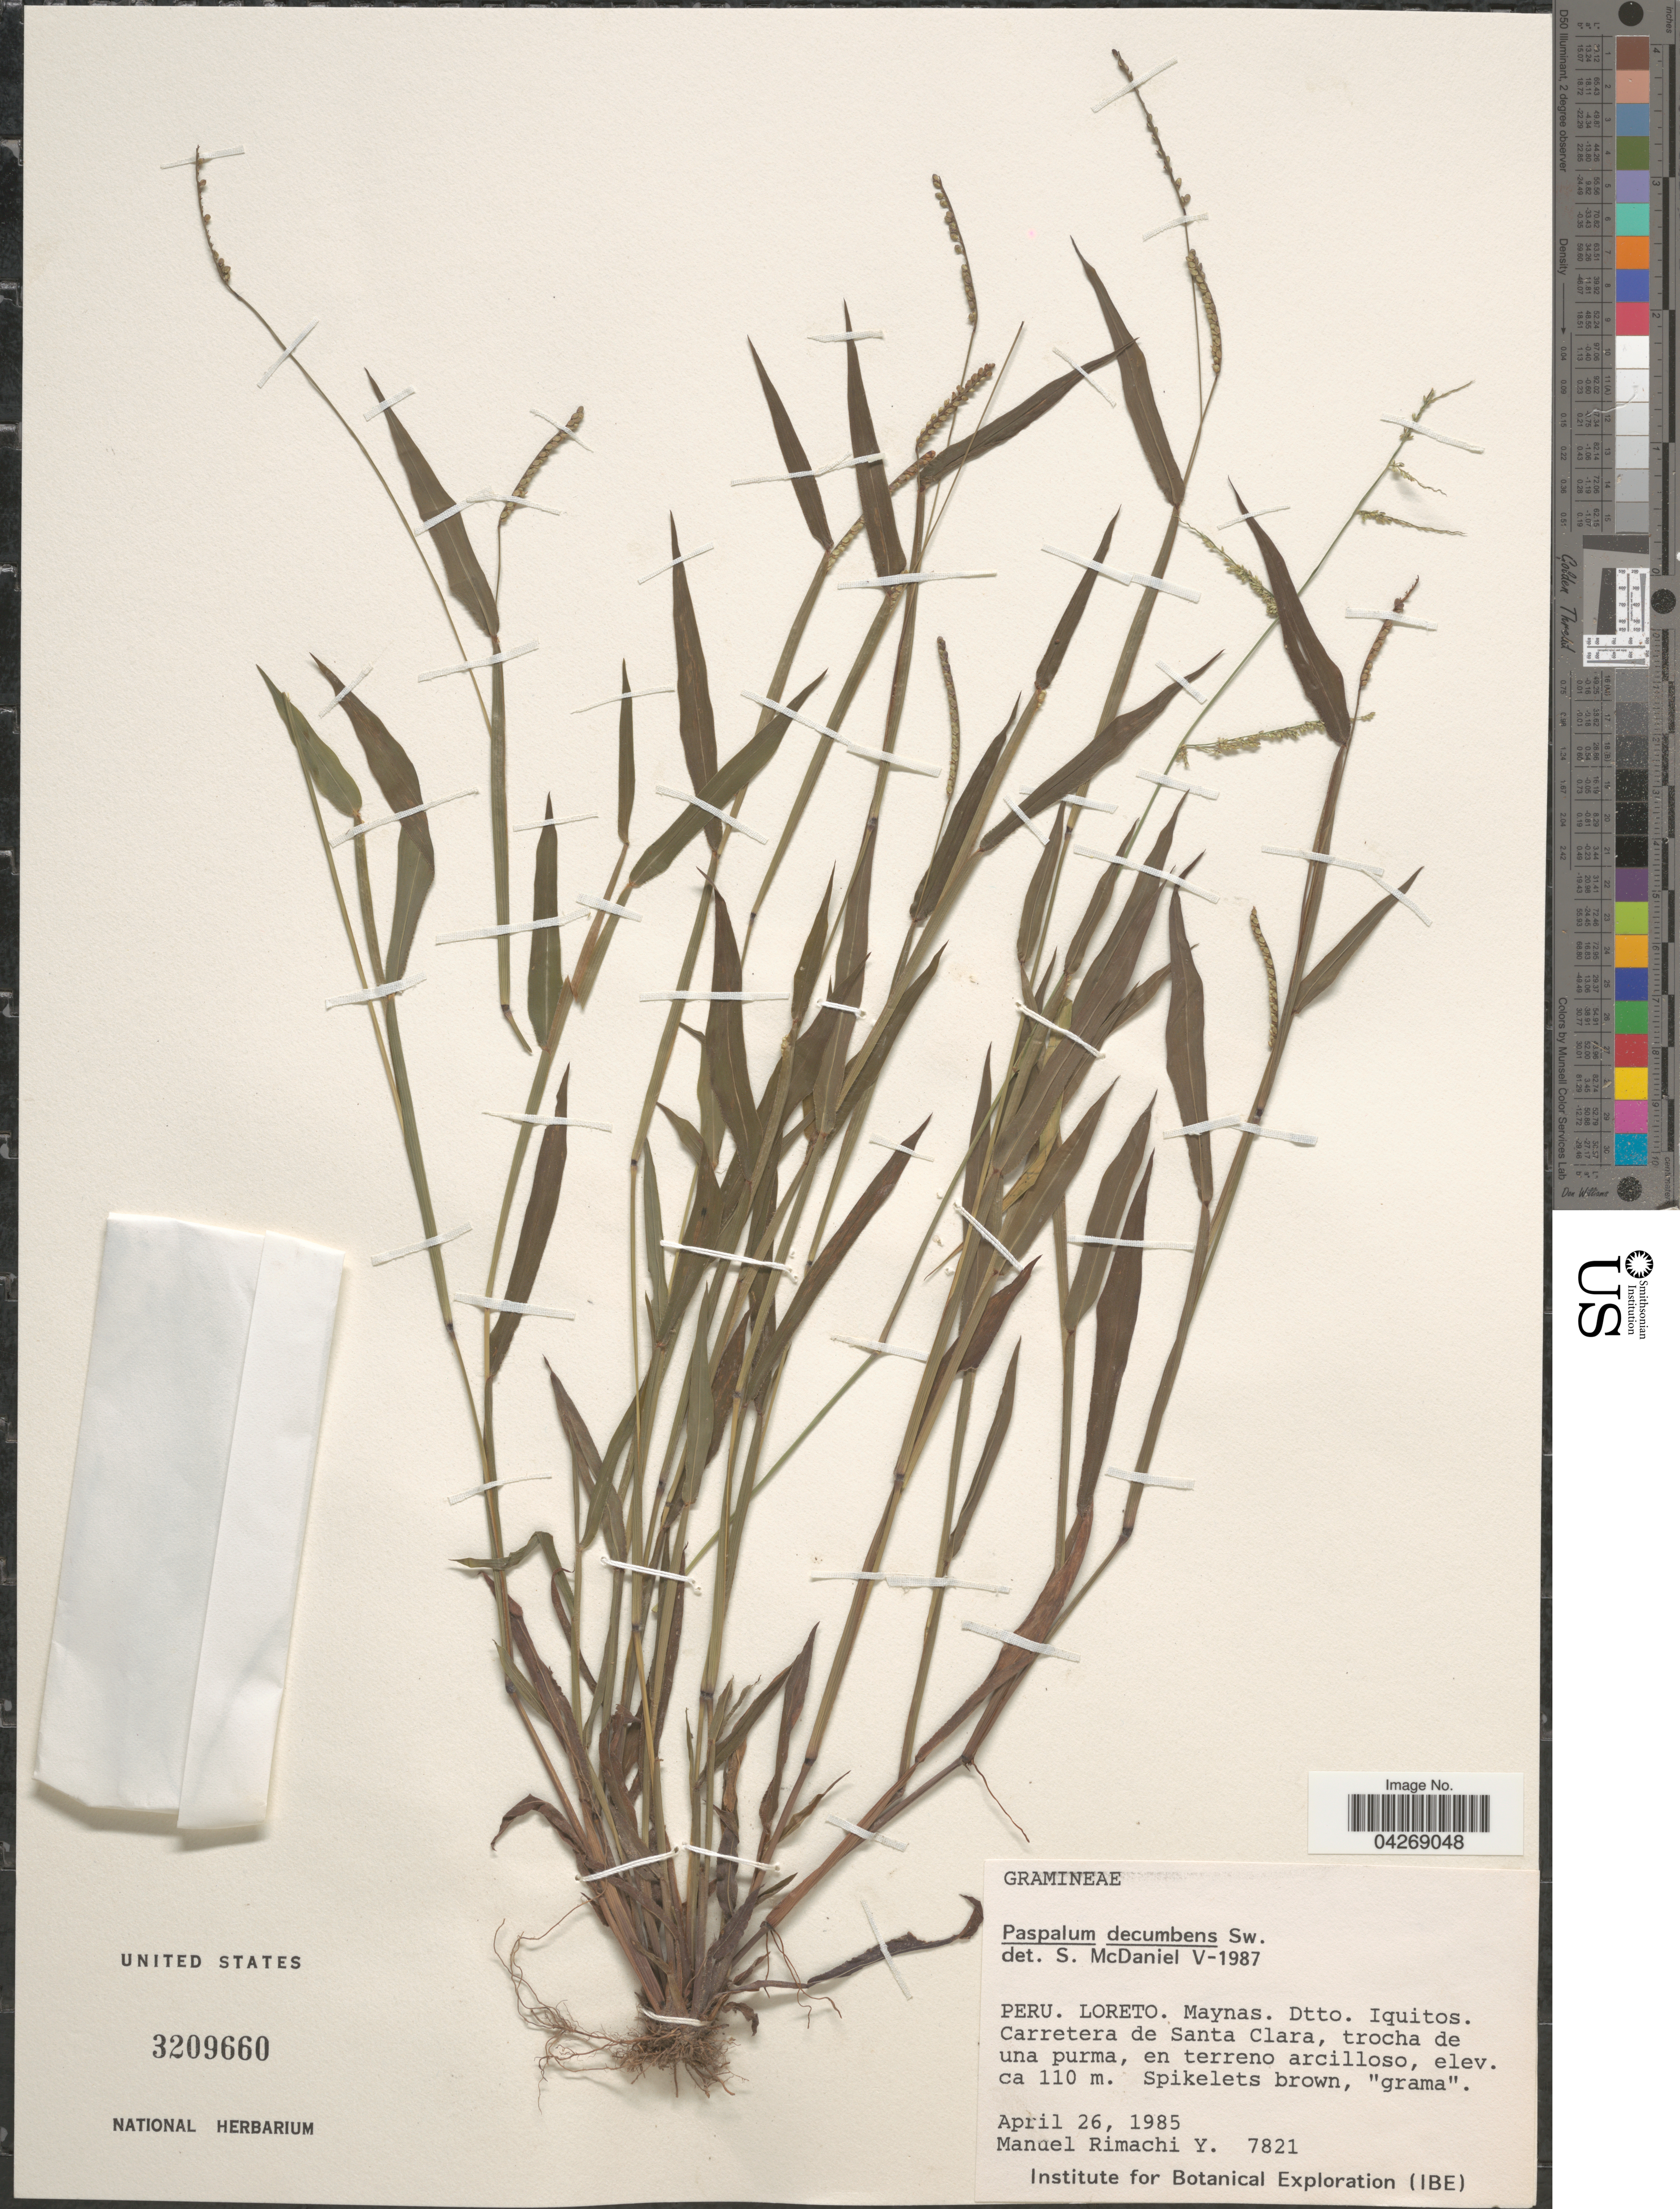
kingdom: Plantae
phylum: Tracheophyta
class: Liliopsida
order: Poales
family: Poaceae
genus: Paspalum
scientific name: Paspalum decumbens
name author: Sw.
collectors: M. Rimachi Y.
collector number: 7821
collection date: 1985-04-26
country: Peru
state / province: Loreto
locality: Maynas. Dtto. Iquitos. Carretera de Santa Clara, trocha de una purma, en terreno arcilloso. Institute for Botanical Exploration (IBE).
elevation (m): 110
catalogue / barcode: US 3209660